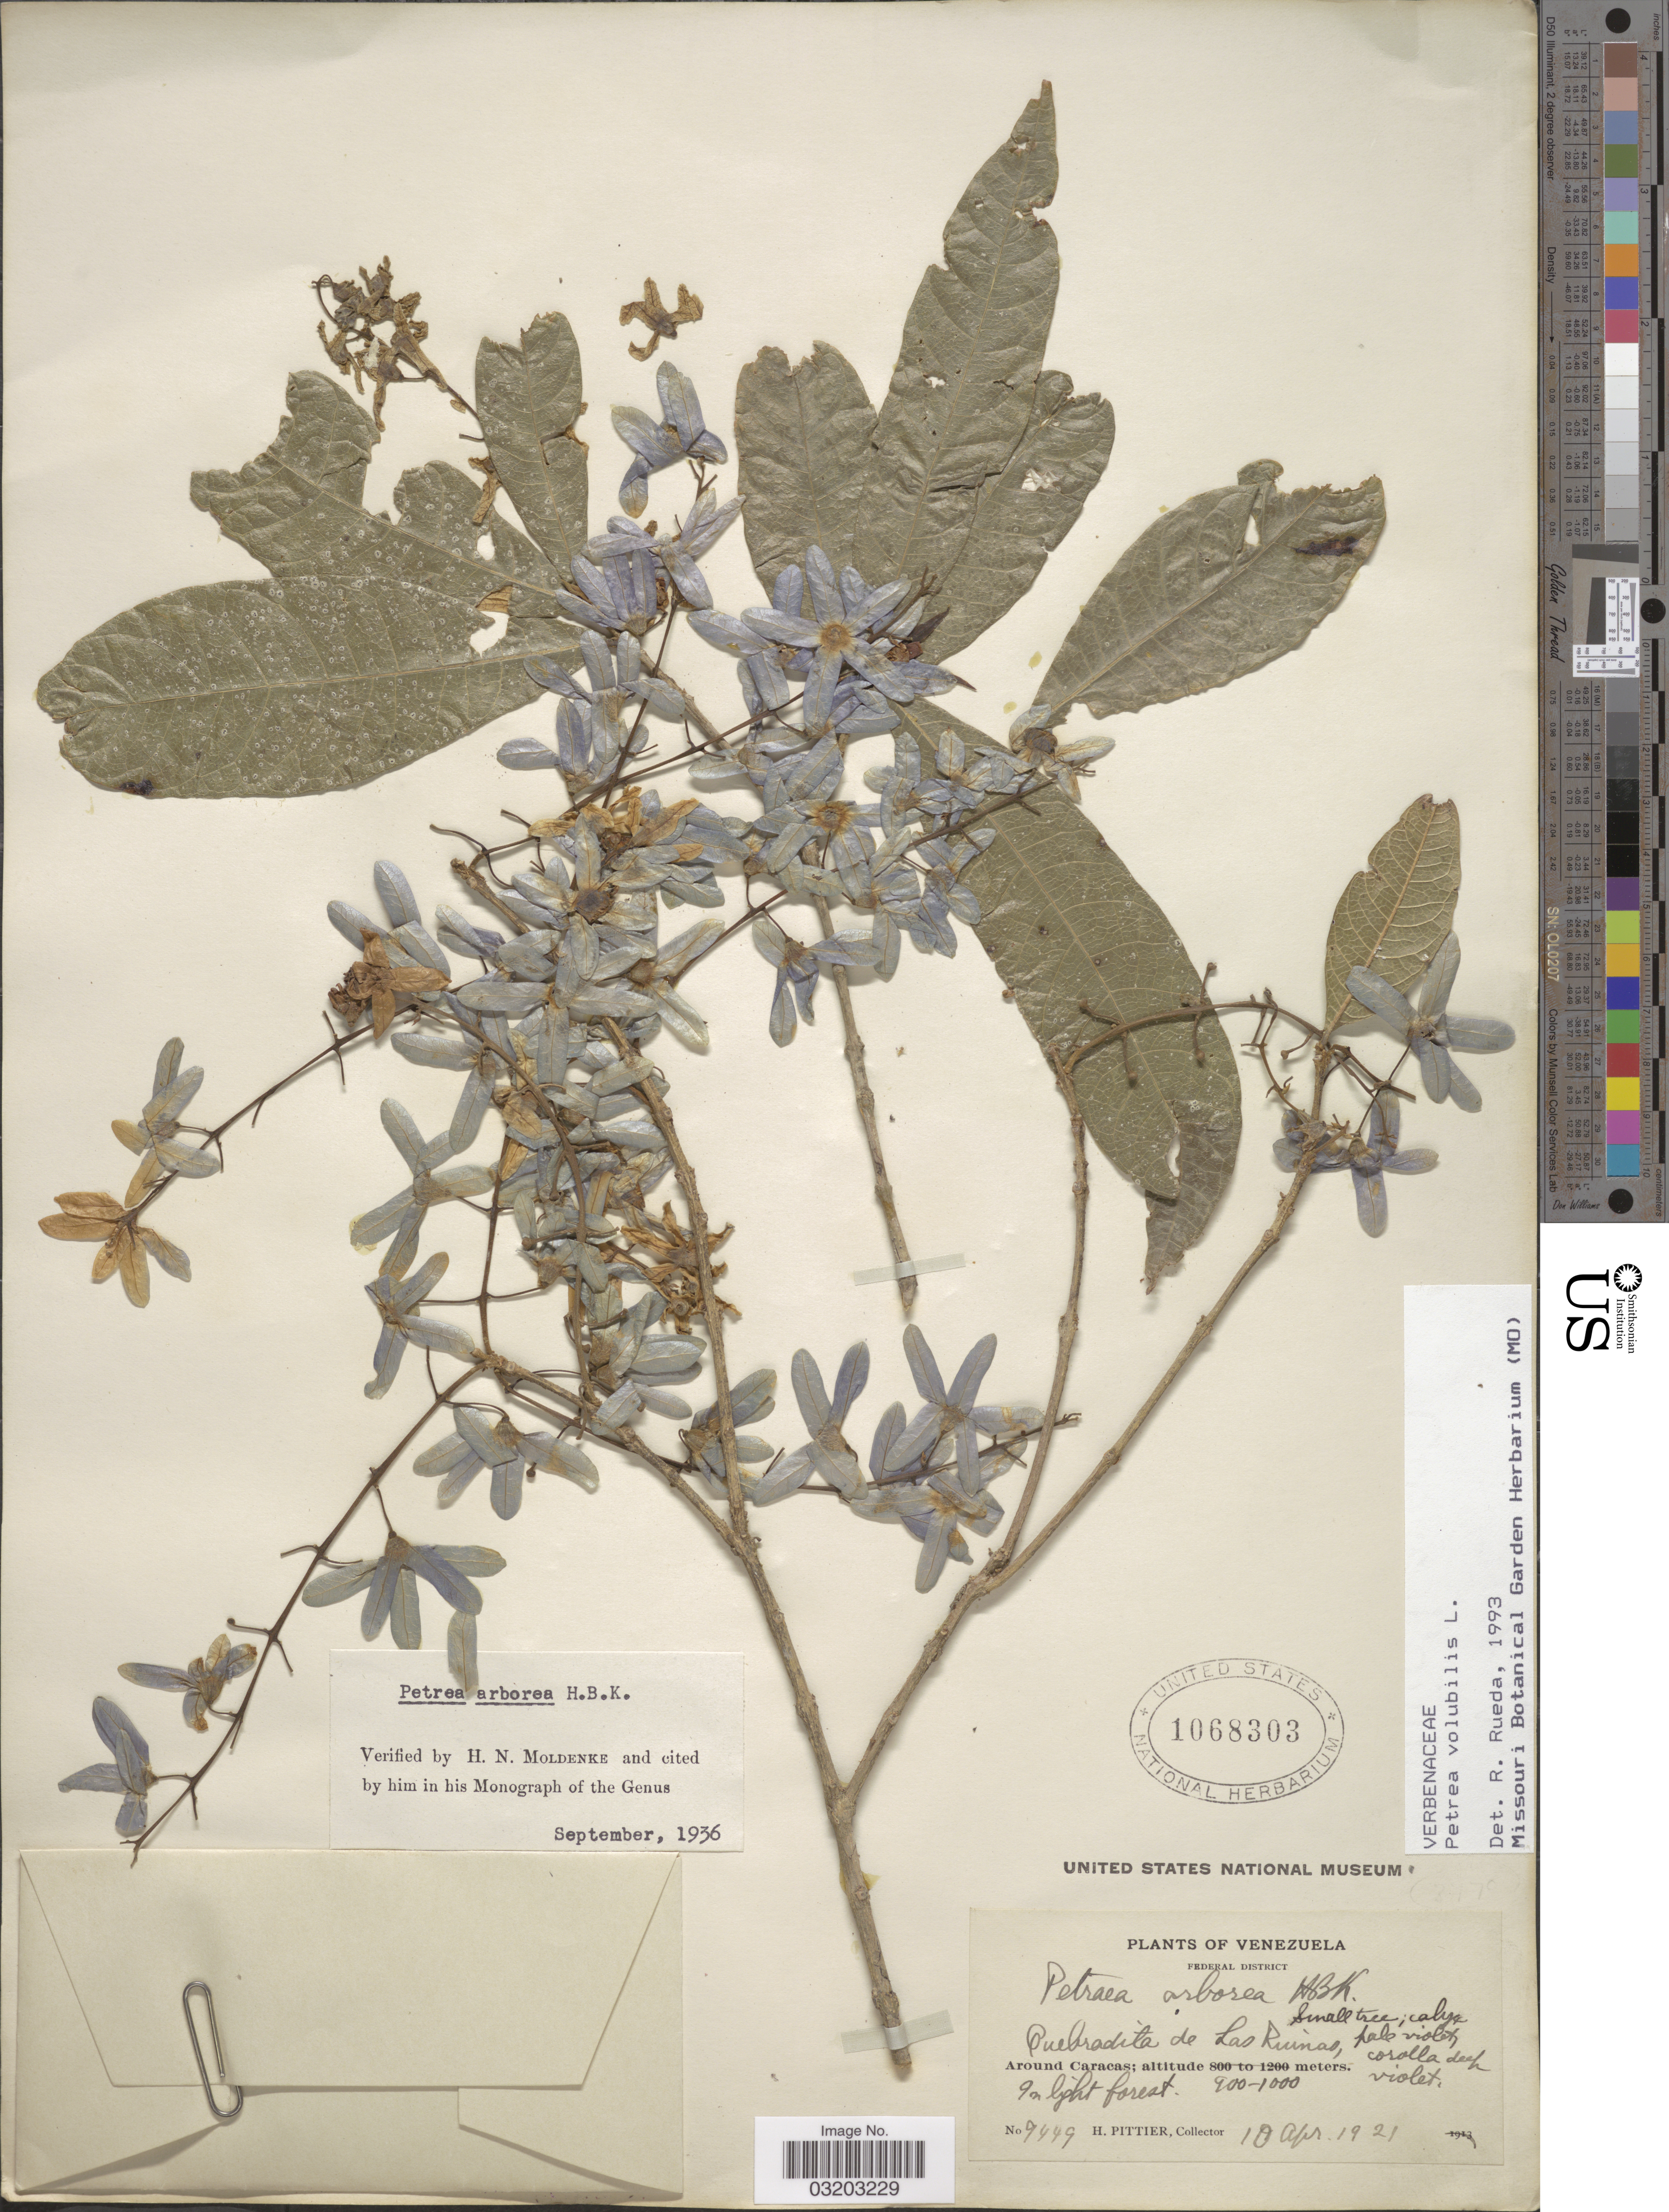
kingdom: Plantae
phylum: Tracheophyta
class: Magnoliopsida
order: Lamiales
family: Verbenaceae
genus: Petrea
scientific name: Petrea volubilis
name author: L.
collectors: H. F. Pittier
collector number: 9449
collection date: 1921-04-10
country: Venezuela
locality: Federal District. Quebradita de Las Ruinas. Around Caracas.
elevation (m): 900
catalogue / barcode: US 1068303